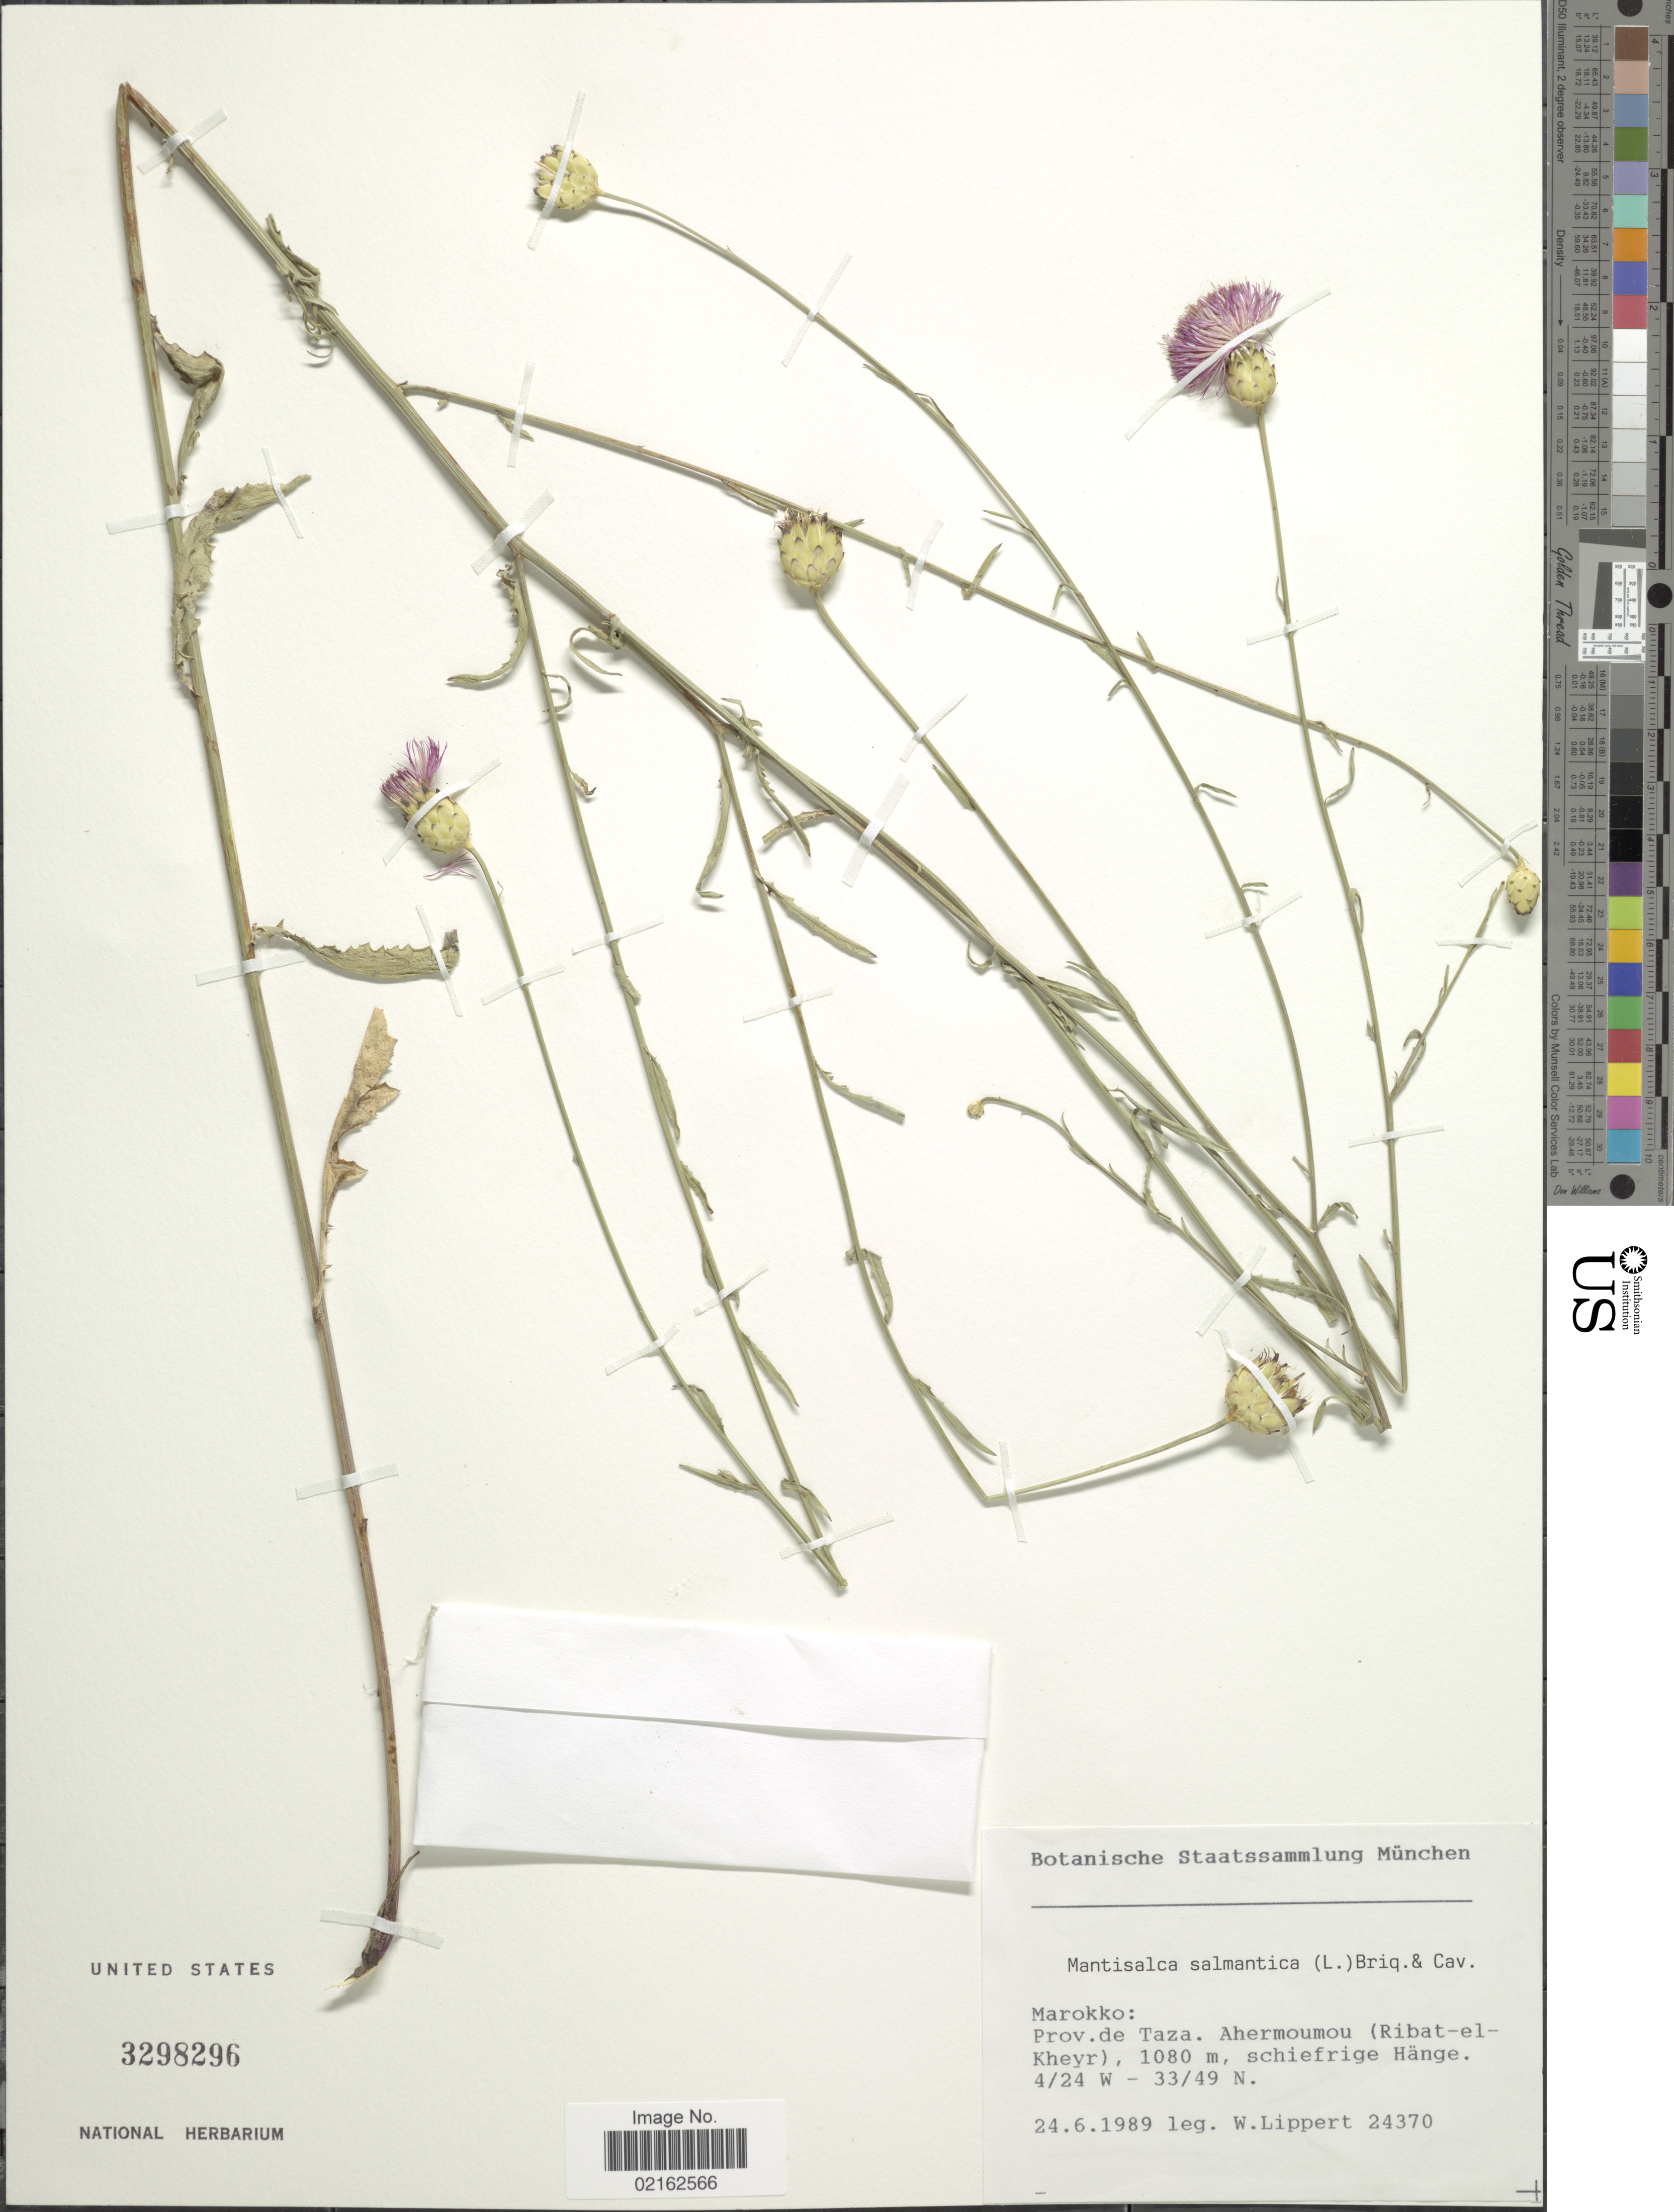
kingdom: Plantae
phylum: Tracheophyta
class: Magnoliopsida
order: Asterales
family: Asteraceae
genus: Mantisalca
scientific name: Mantisalca salmantica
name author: (L.) Briq. & Cav.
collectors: W. Lippert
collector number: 24370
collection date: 1989-06-24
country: Morocco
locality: Prov. de Taza, Ahermoumou (Ribat-el-Kheyr)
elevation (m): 1080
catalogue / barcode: US 3298296